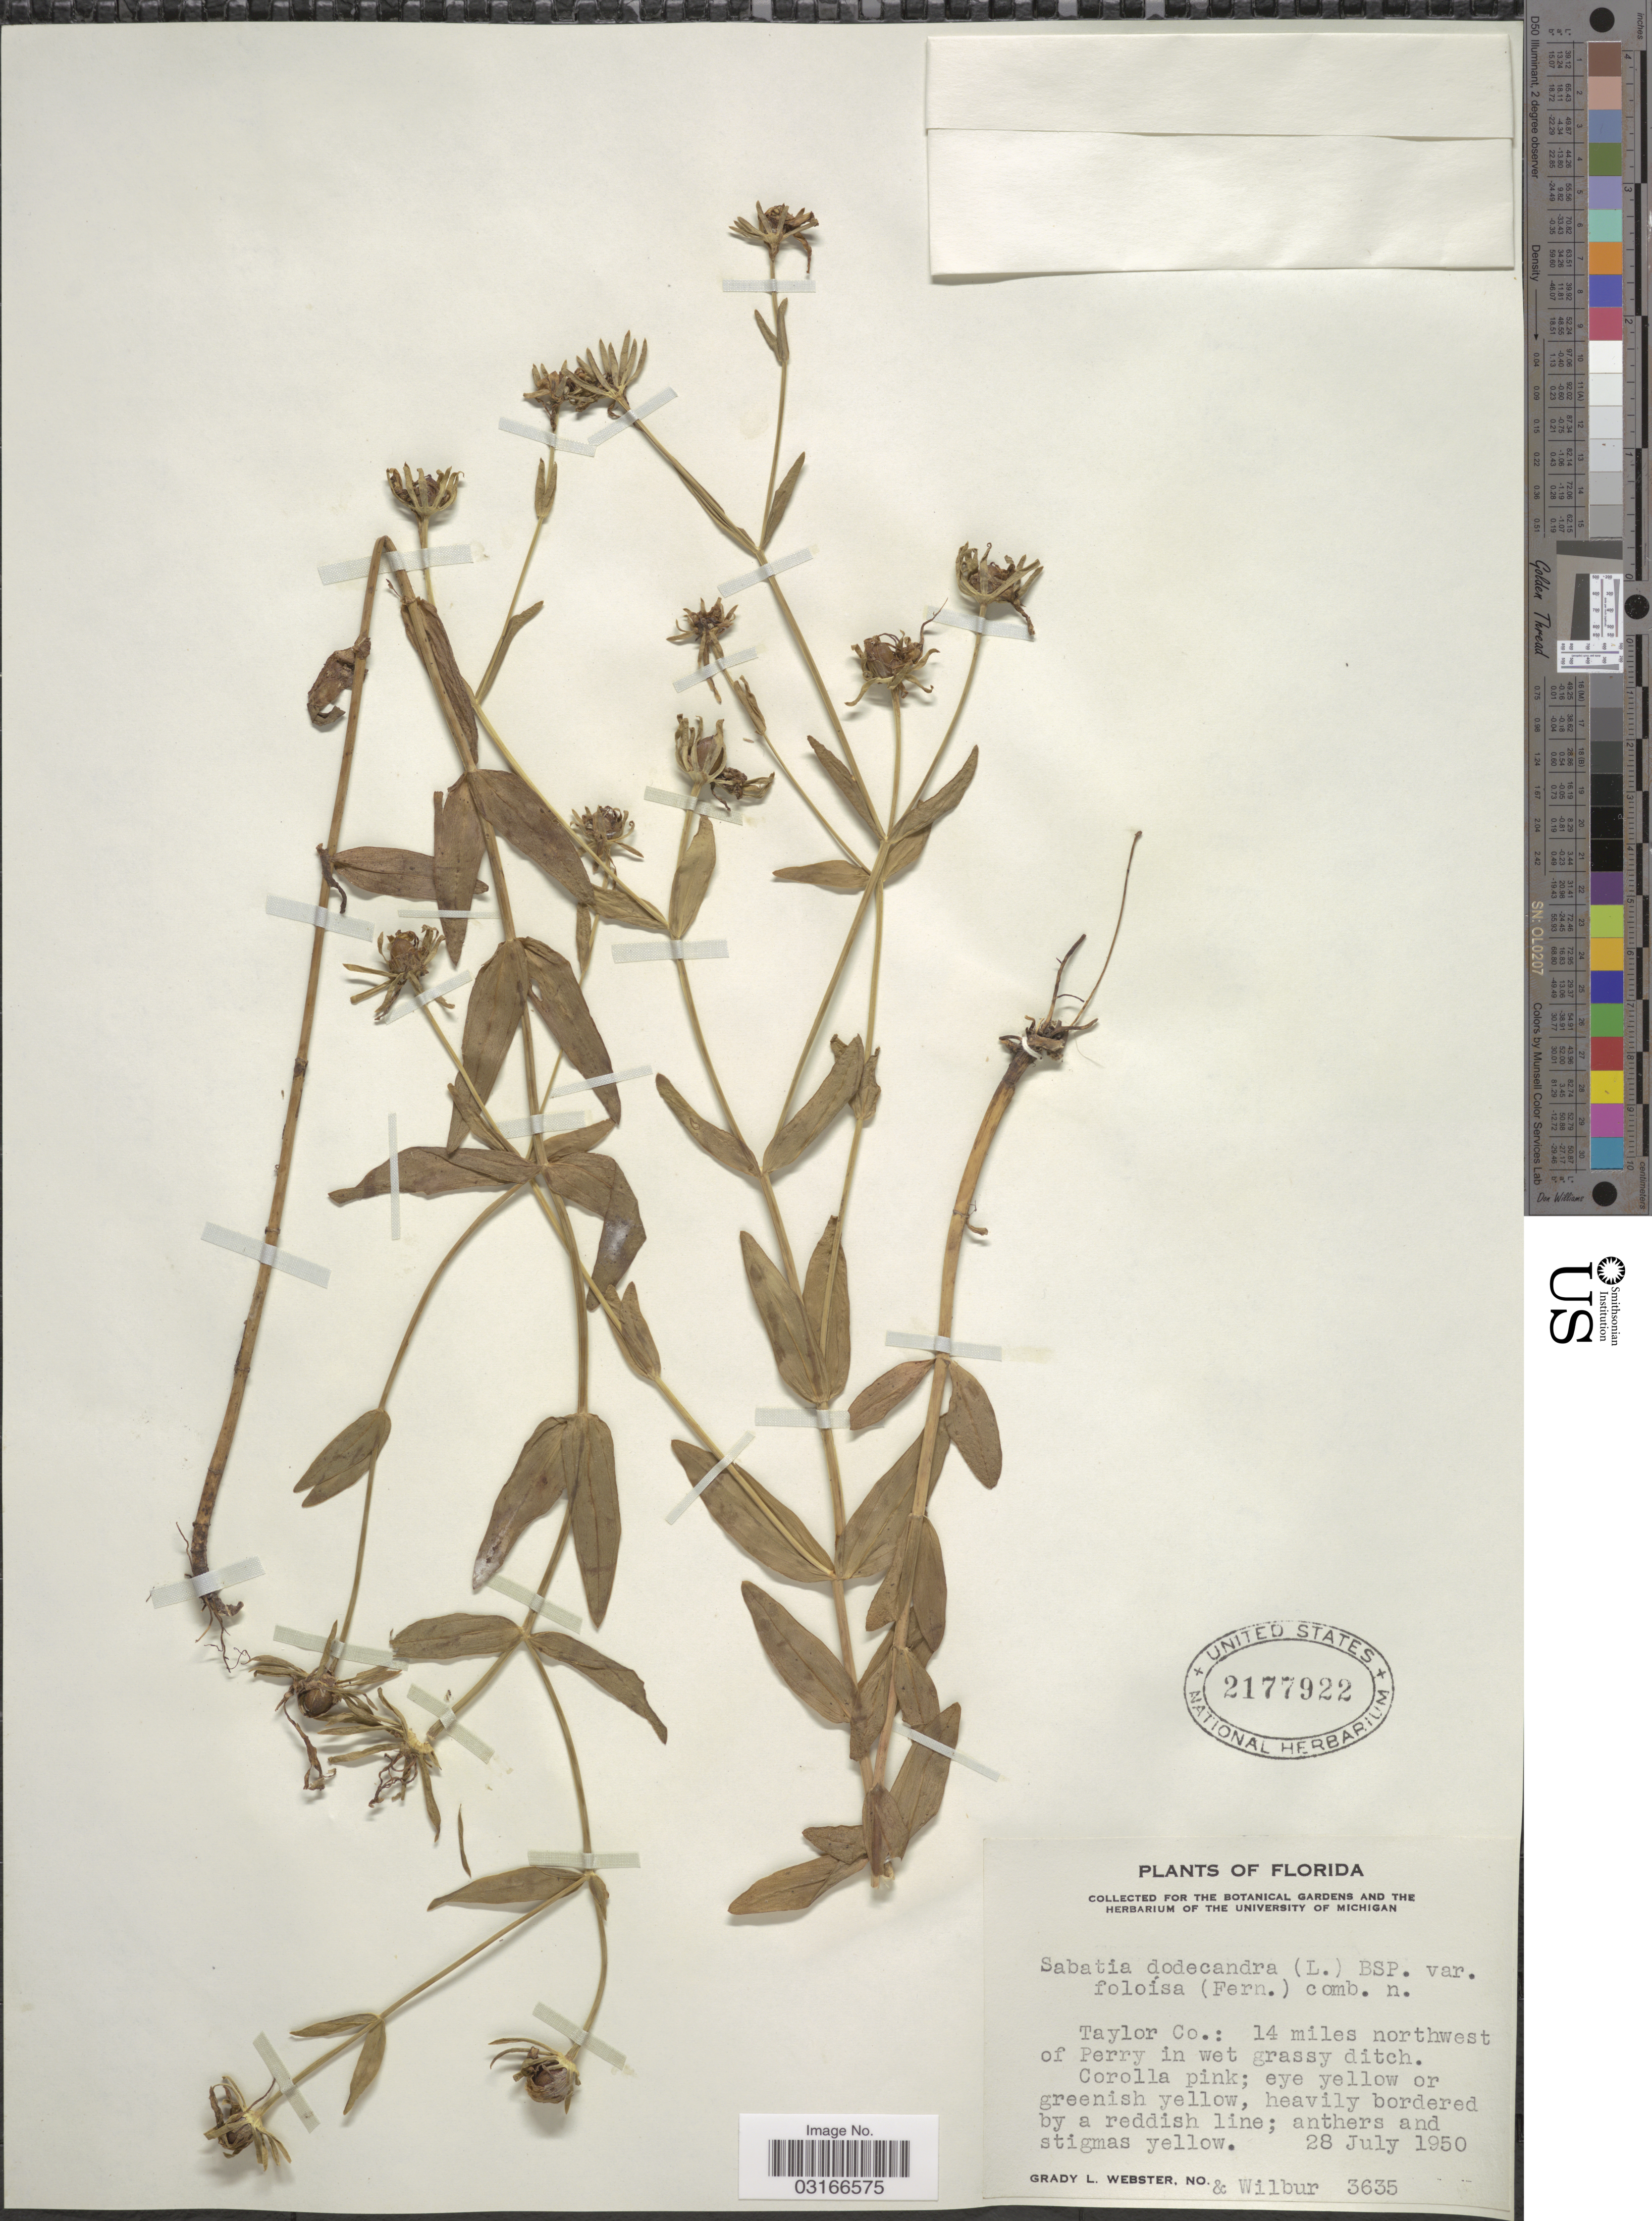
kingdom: Plantae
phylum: Tracheophyta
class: Magnoliopsida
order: Gentianales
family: Gentianaceae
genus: Sabatia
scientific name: Sabatia dodecandra var. foliosa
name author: (Fernald) Wilbur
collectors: G. L. Webster & Wilbur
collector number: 3635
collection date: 1950-07-28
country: United States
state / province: Florida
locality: Taylor Co.: 14 miles northwest of Perry in wet grassy ditch.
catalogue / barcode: US 2177922